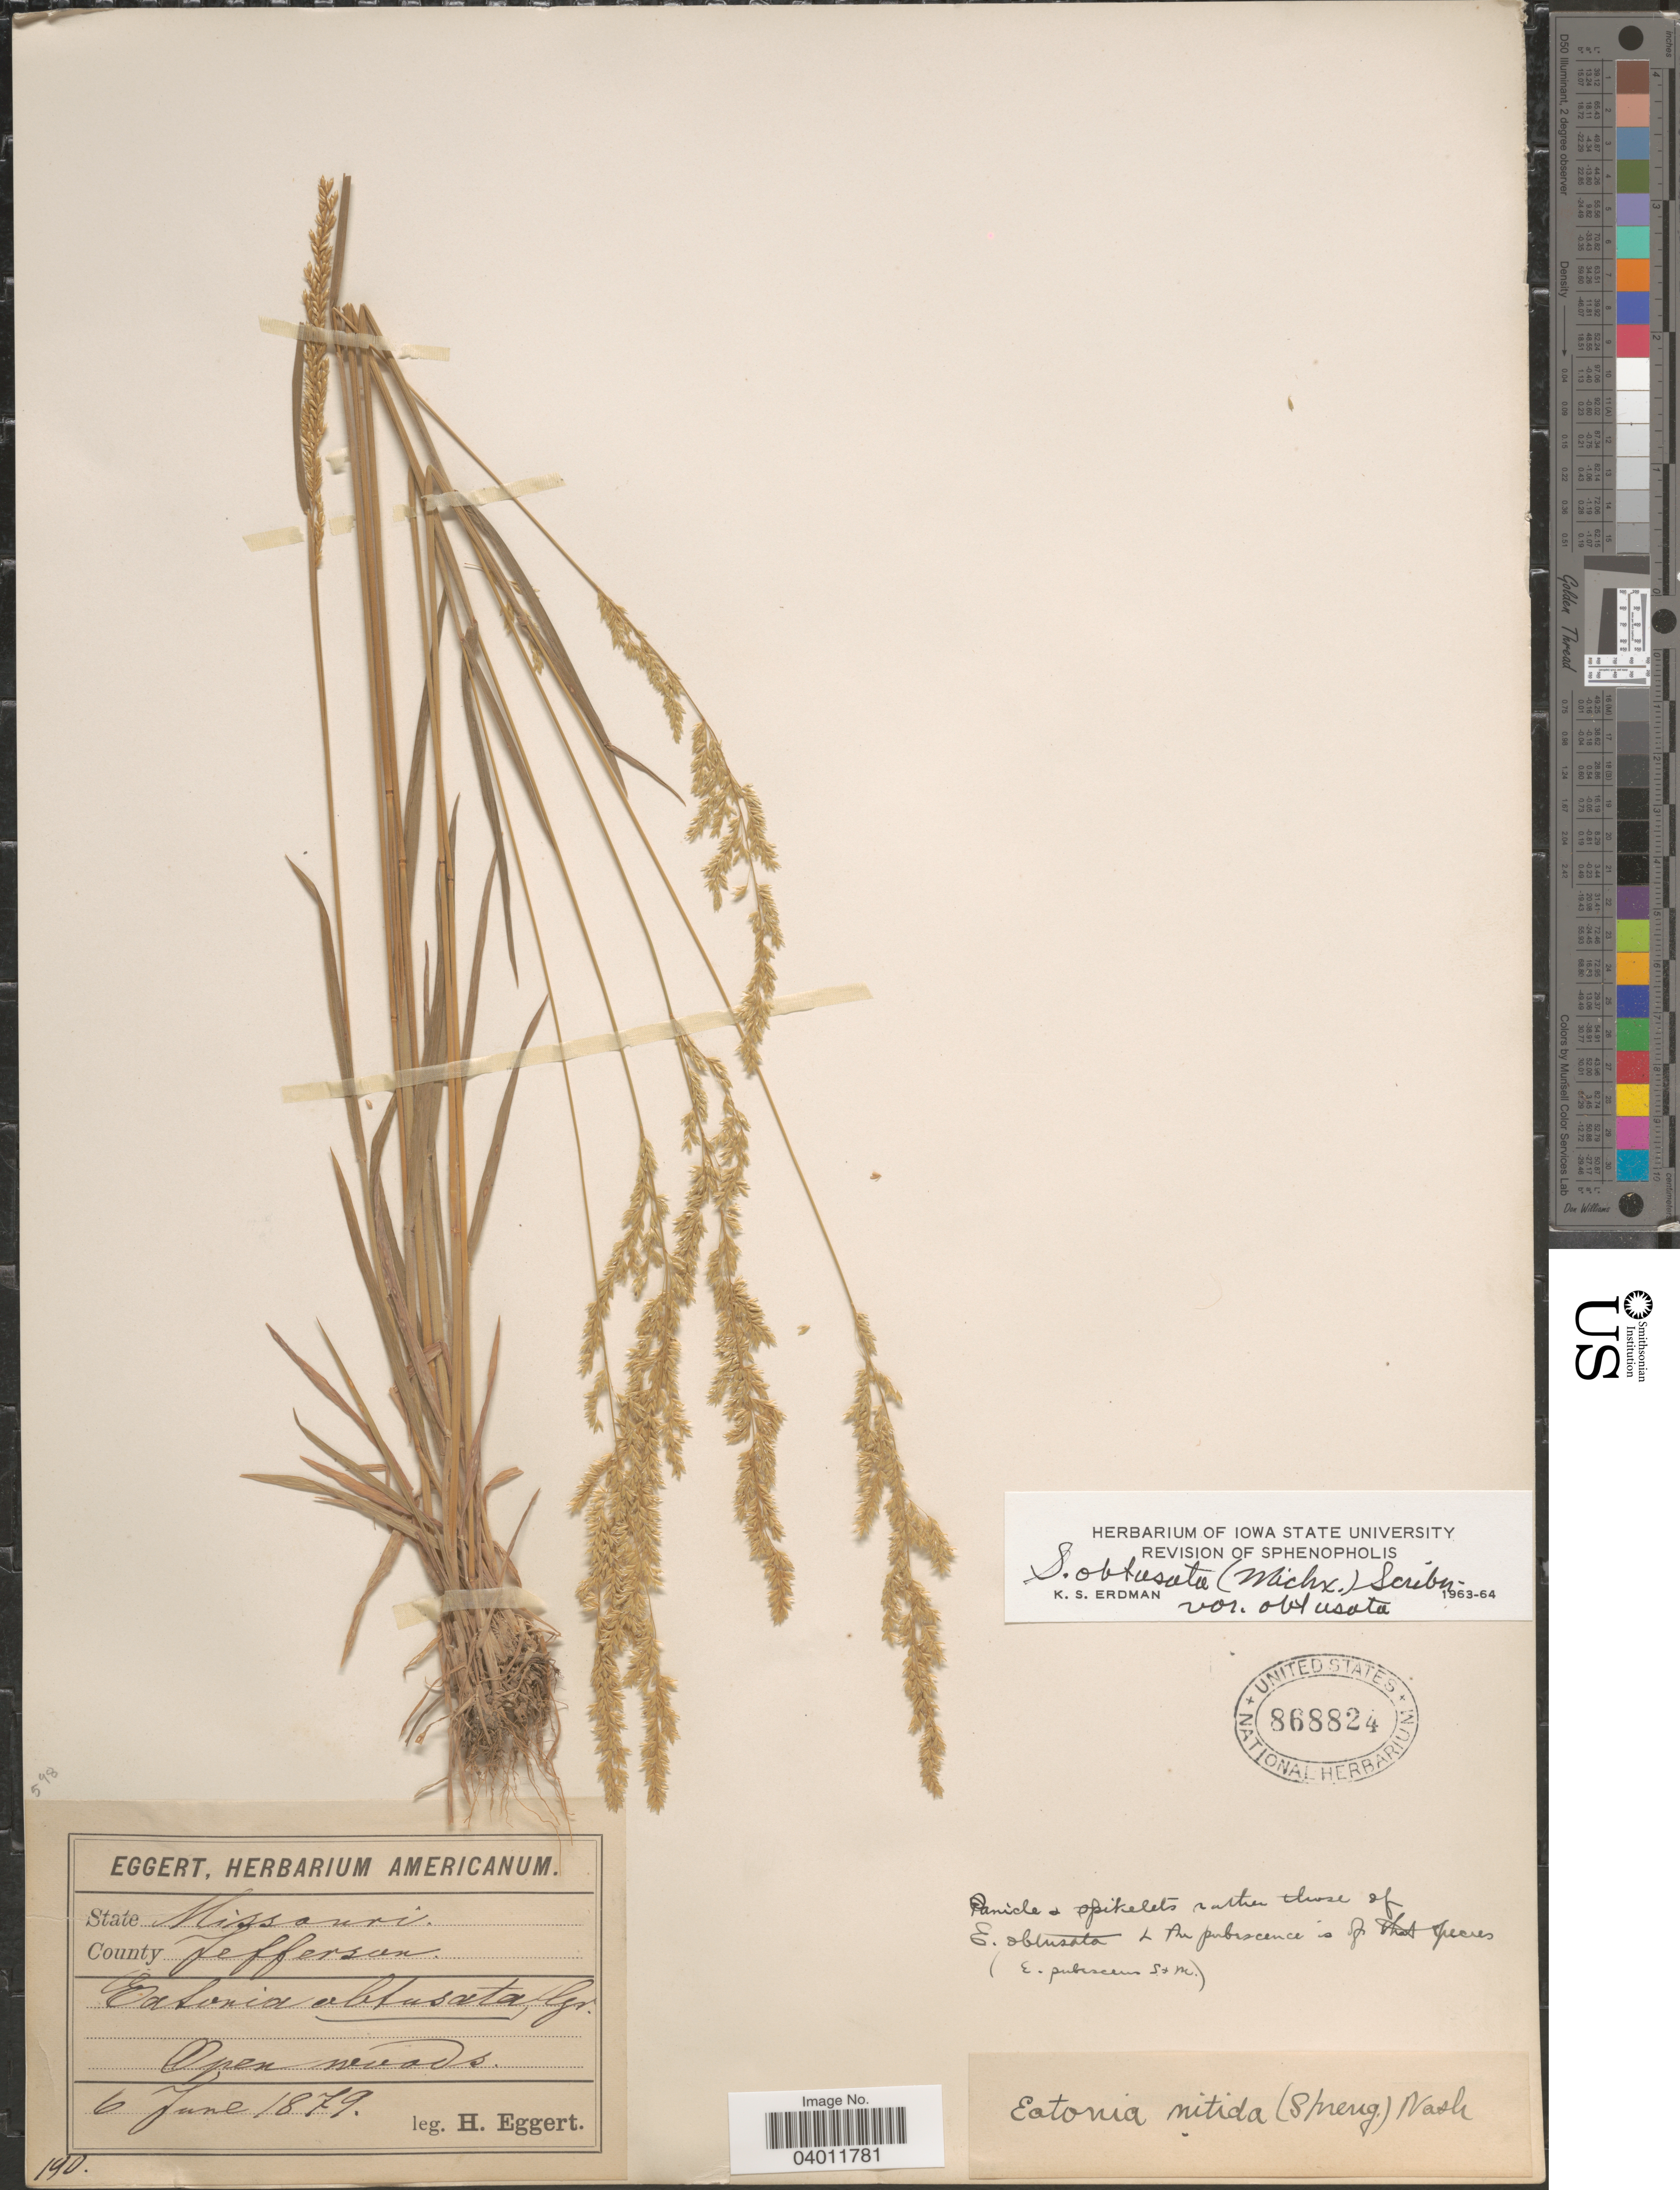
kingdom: Plantae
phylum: Tracheophyta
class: Liliopsida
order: Poales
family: Poaceae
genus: Sphenopholis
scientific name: Sphenopholis obtusata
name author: (Michx.) Scribn.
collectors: H. Eggert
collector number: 190*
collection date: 1879-06-06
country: United States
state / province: Missouri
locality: County Jefferson. Open woods.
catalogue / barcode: US 868824